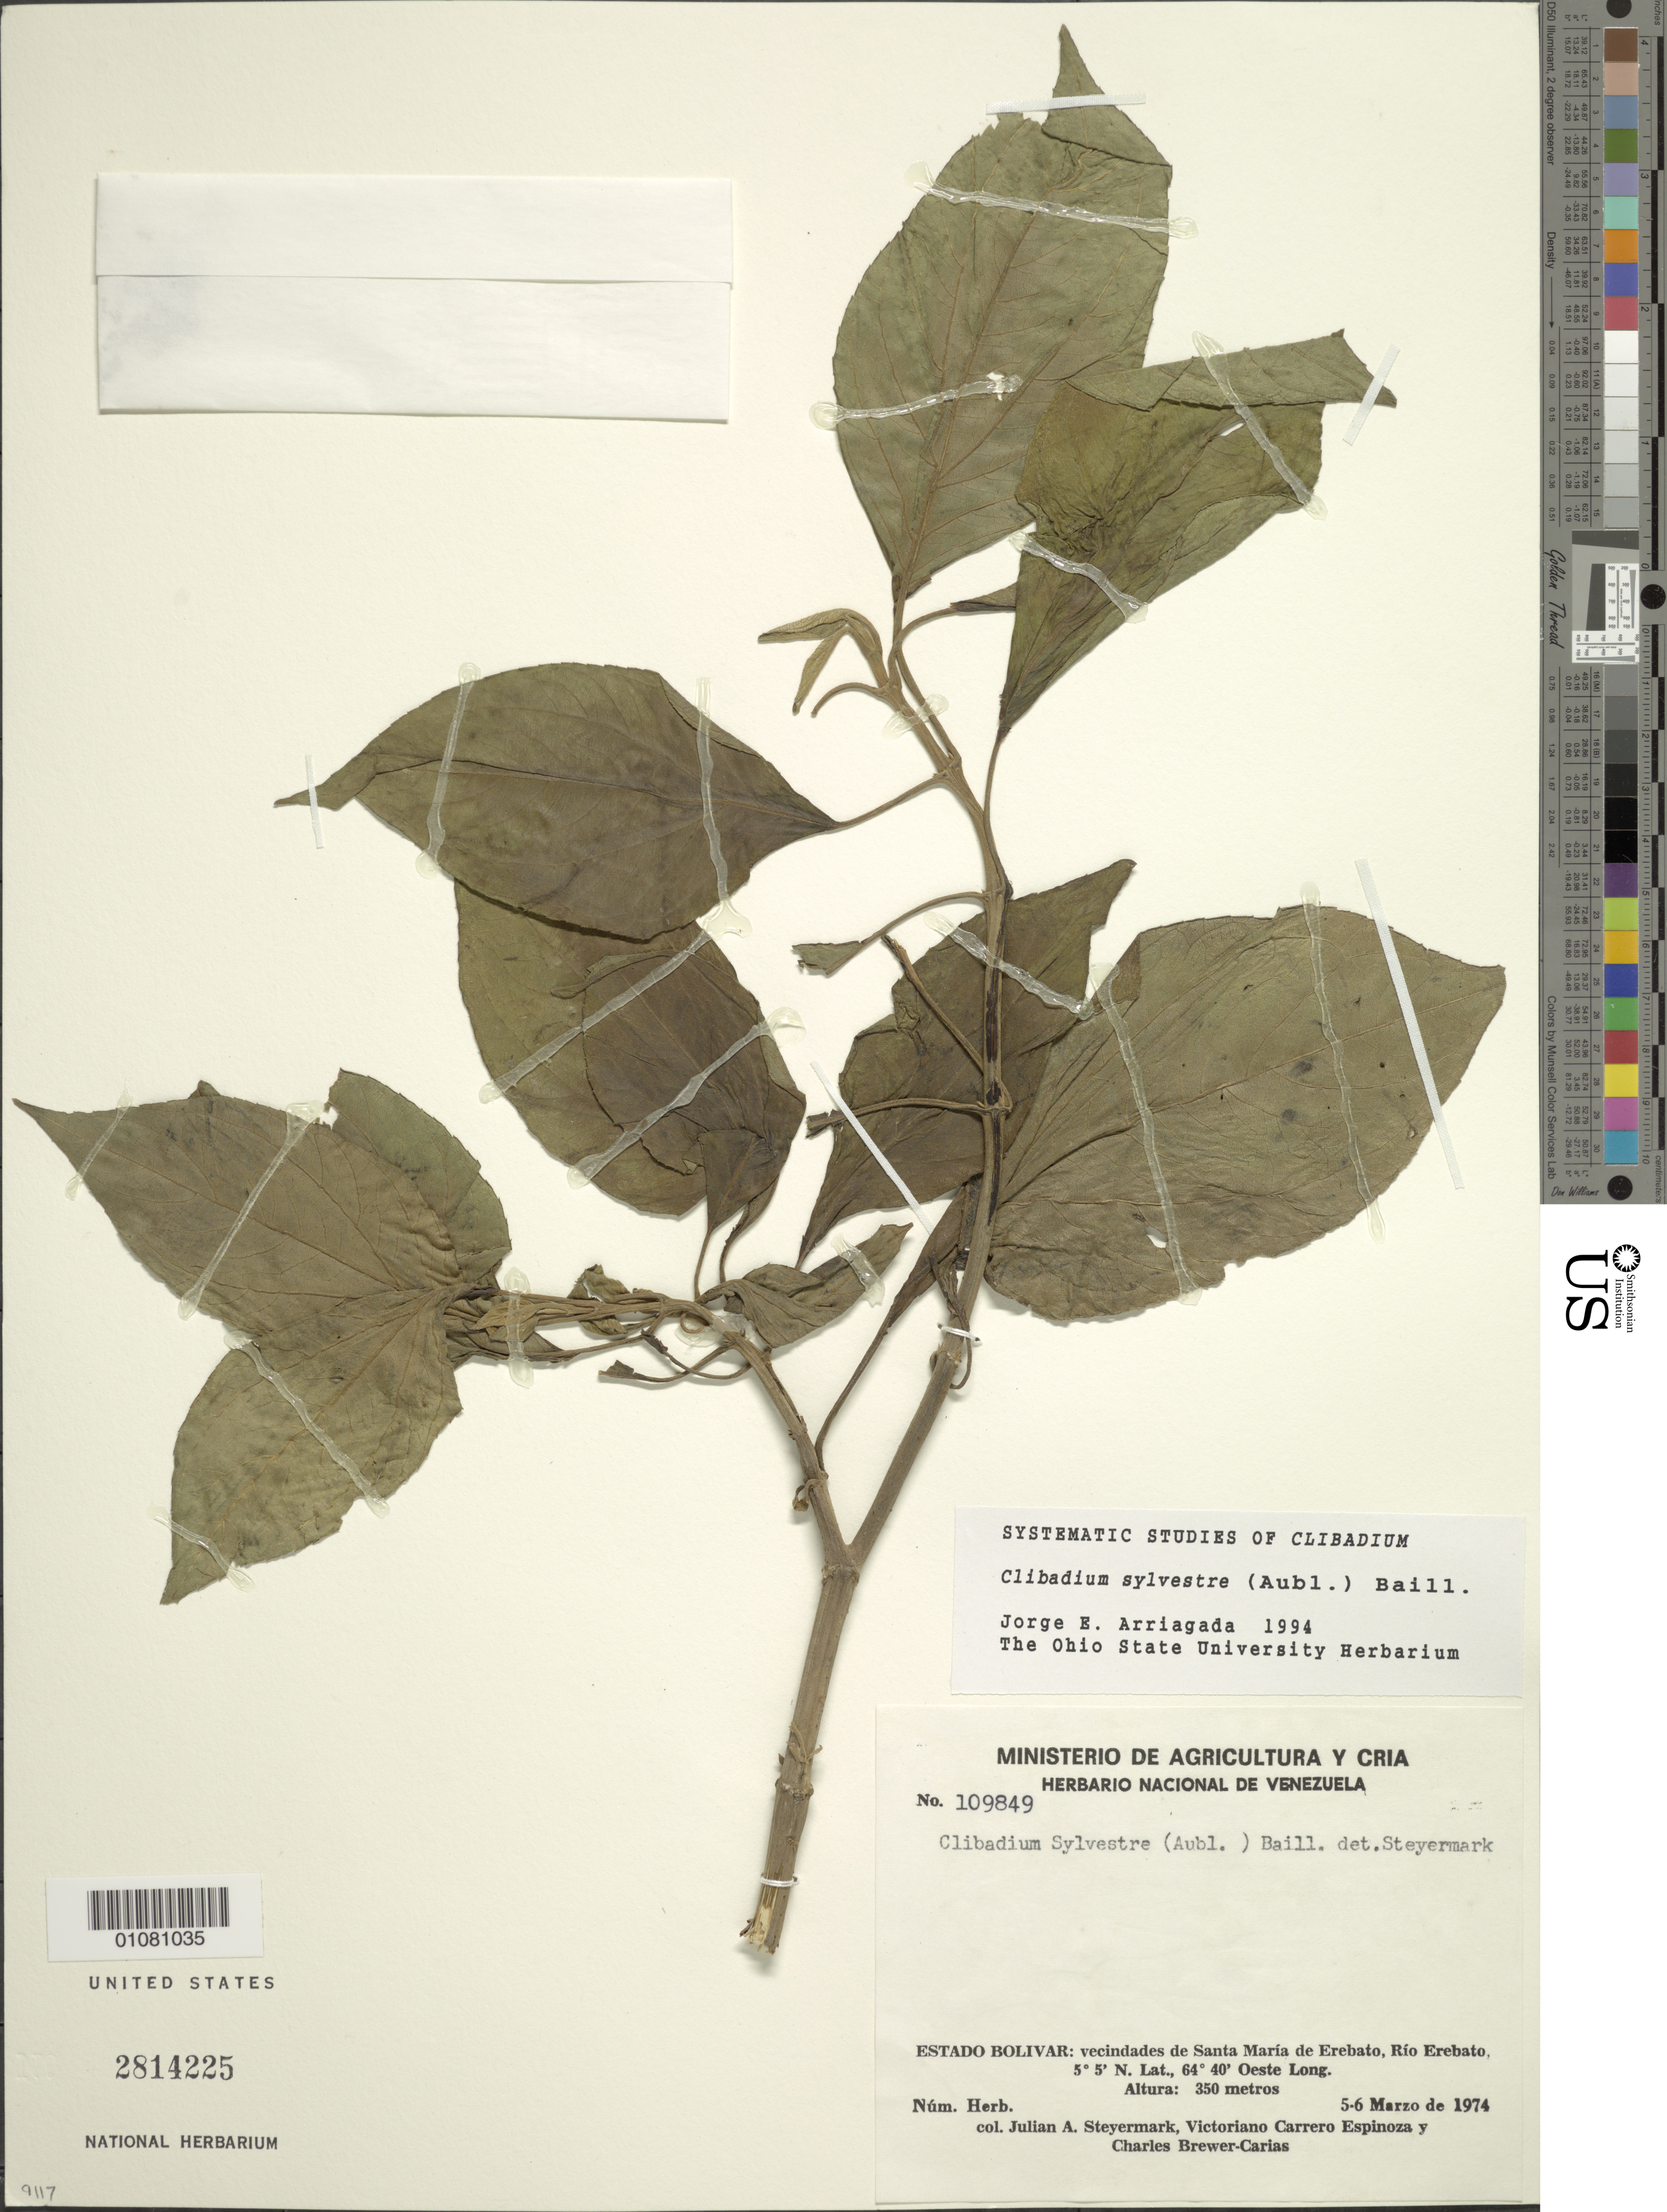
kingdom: Plantae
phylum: Tracheophyta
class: Magnoliopsida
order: Asterales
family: Asteraceae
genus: Clibadium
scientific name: Clibadium sylvestre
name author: (Aubl.) Baill.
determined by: Arriagada, J. E.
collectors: J. Steyermark, V. Carreño E. & C. Brewer-Carias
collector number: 109849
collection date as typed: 5-Mar-74 to 6-Mar-74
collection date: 1974-03-05/1974-03-06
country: Venezuela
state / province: Bolívar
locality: Santa Maria de Erebato, Río Erebato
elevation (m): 350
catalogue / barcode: US 2814225